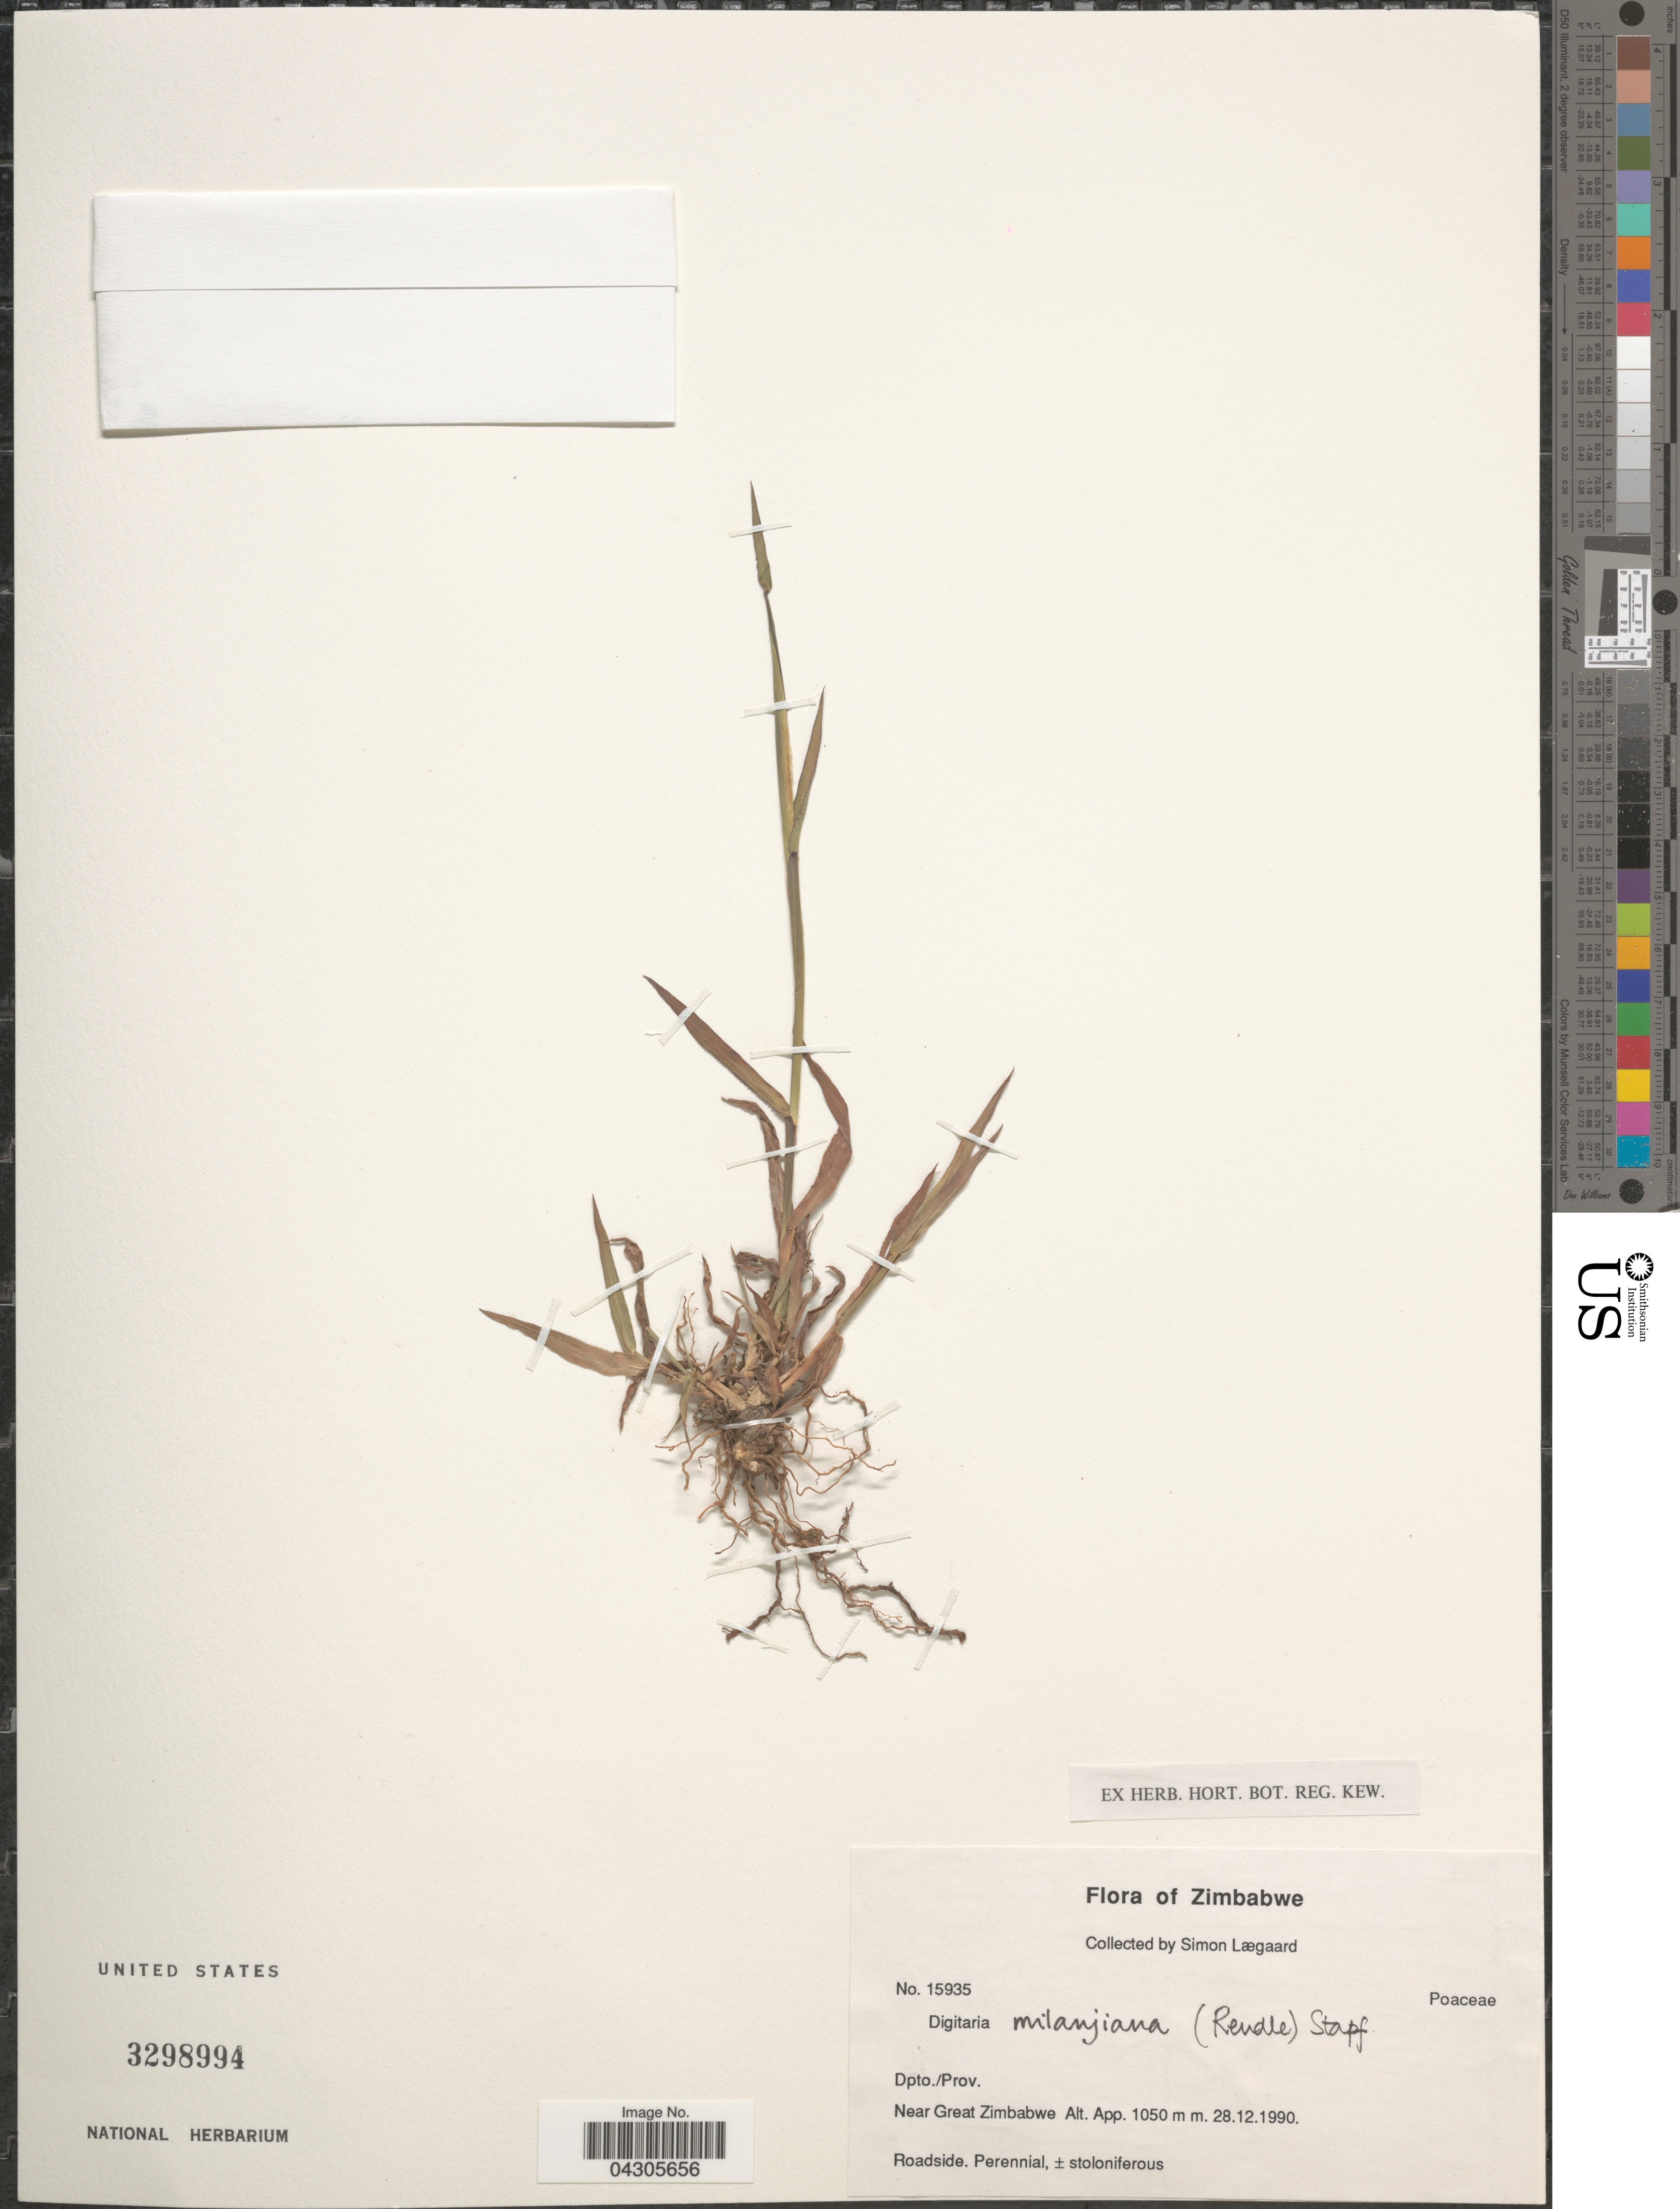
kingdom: Plantae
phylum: Tracheophyta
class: Liliopsida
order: Poales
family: Poaceae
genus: Digitaria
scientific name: Digitaria milanjiana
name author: (Rendle) Stapf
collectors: S. Lægaard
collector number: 15935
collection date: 1990-12-28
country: Zimbabwe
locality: Dpto./Prov. Near Great Zimbabwe.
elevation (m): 1050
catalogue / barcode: US 3298994